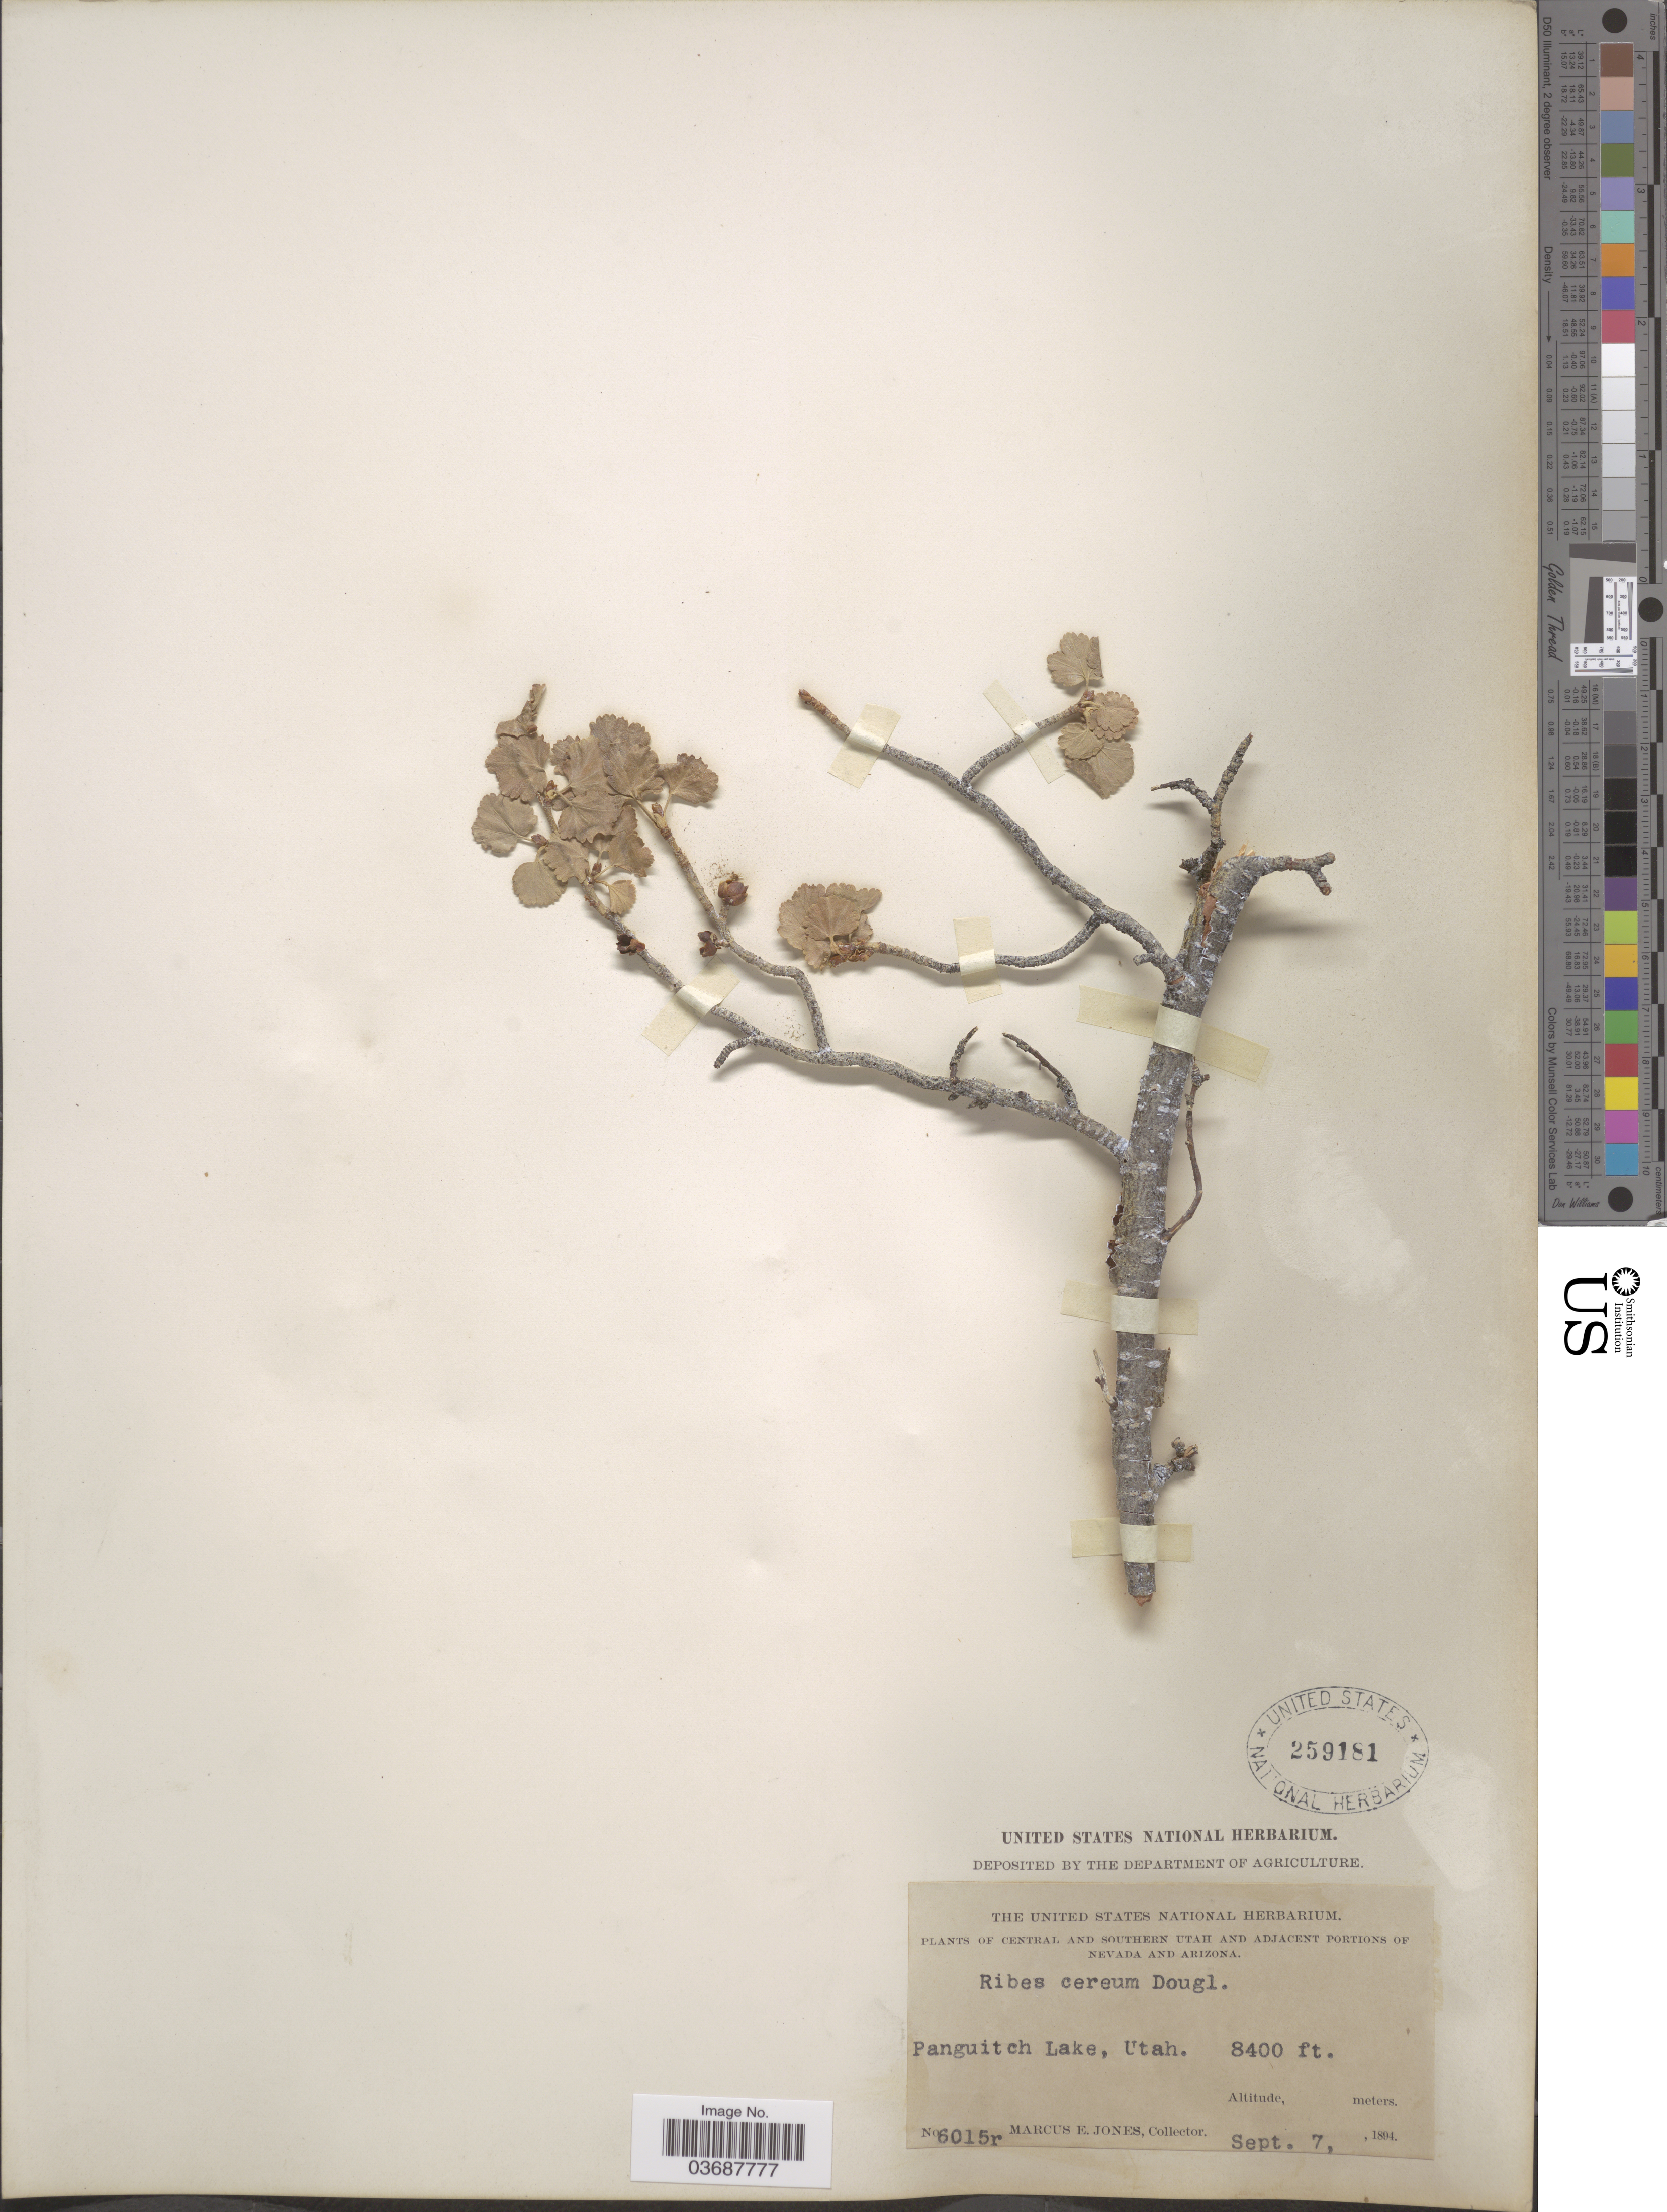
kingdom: Plantae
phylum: Tracheophyta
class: Magnoliopsida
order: Saxifragales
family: Grossulariaceae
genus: Ribes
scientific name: Ribes inebrians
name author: Lindl.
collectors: M. E. Jones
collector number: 6015r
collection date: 1894-09-07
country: United States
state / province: Utah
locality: Central and Southern Utah. Panguitch Lake.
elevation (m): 2560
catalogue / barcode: US 259181